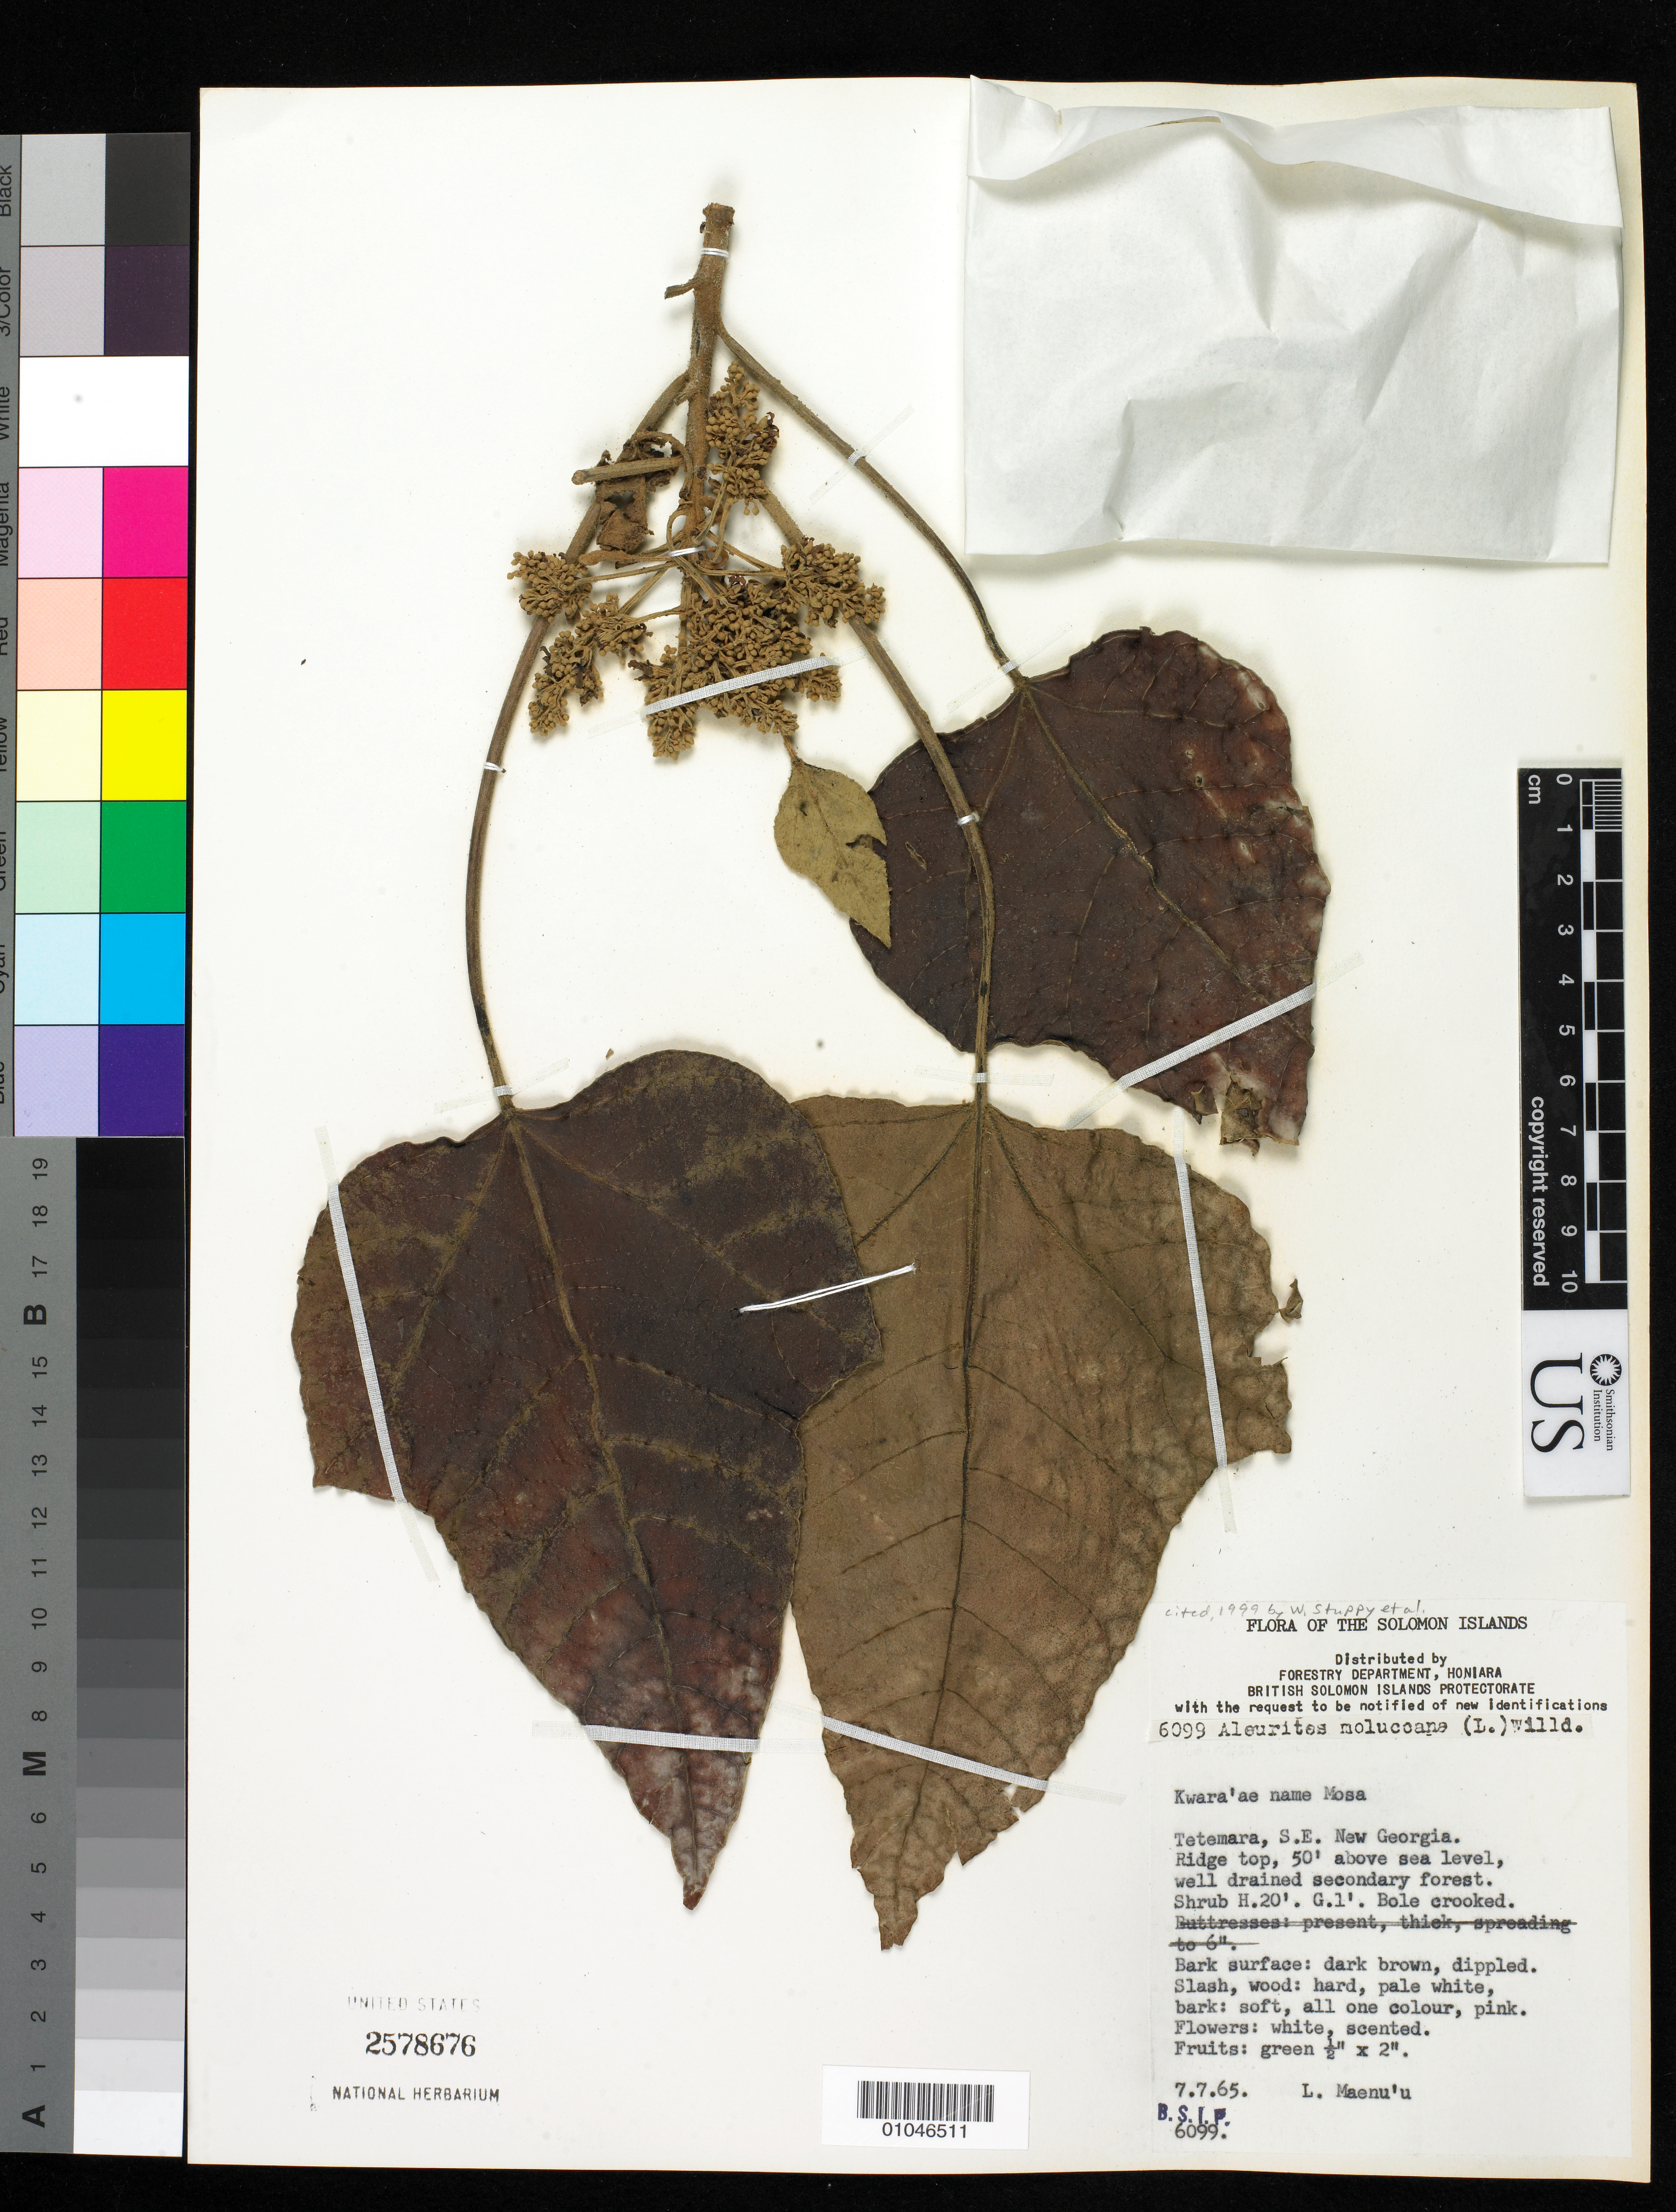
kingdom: Plantae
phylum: Tracheophyta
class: Magnoliopsida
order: Malpighiales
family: Euphorbiaceae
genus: Aleurites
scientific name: Aleurites moluccanus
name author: (L.) Willd.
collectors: L. Maenu'u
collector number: BSIF 6099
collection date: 1965-07-07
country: Solomon Islands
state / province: Western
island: New Georgia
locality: Tetemara, SE New Georgia, Solomon Islands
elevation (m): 15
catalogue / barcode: US 2578676